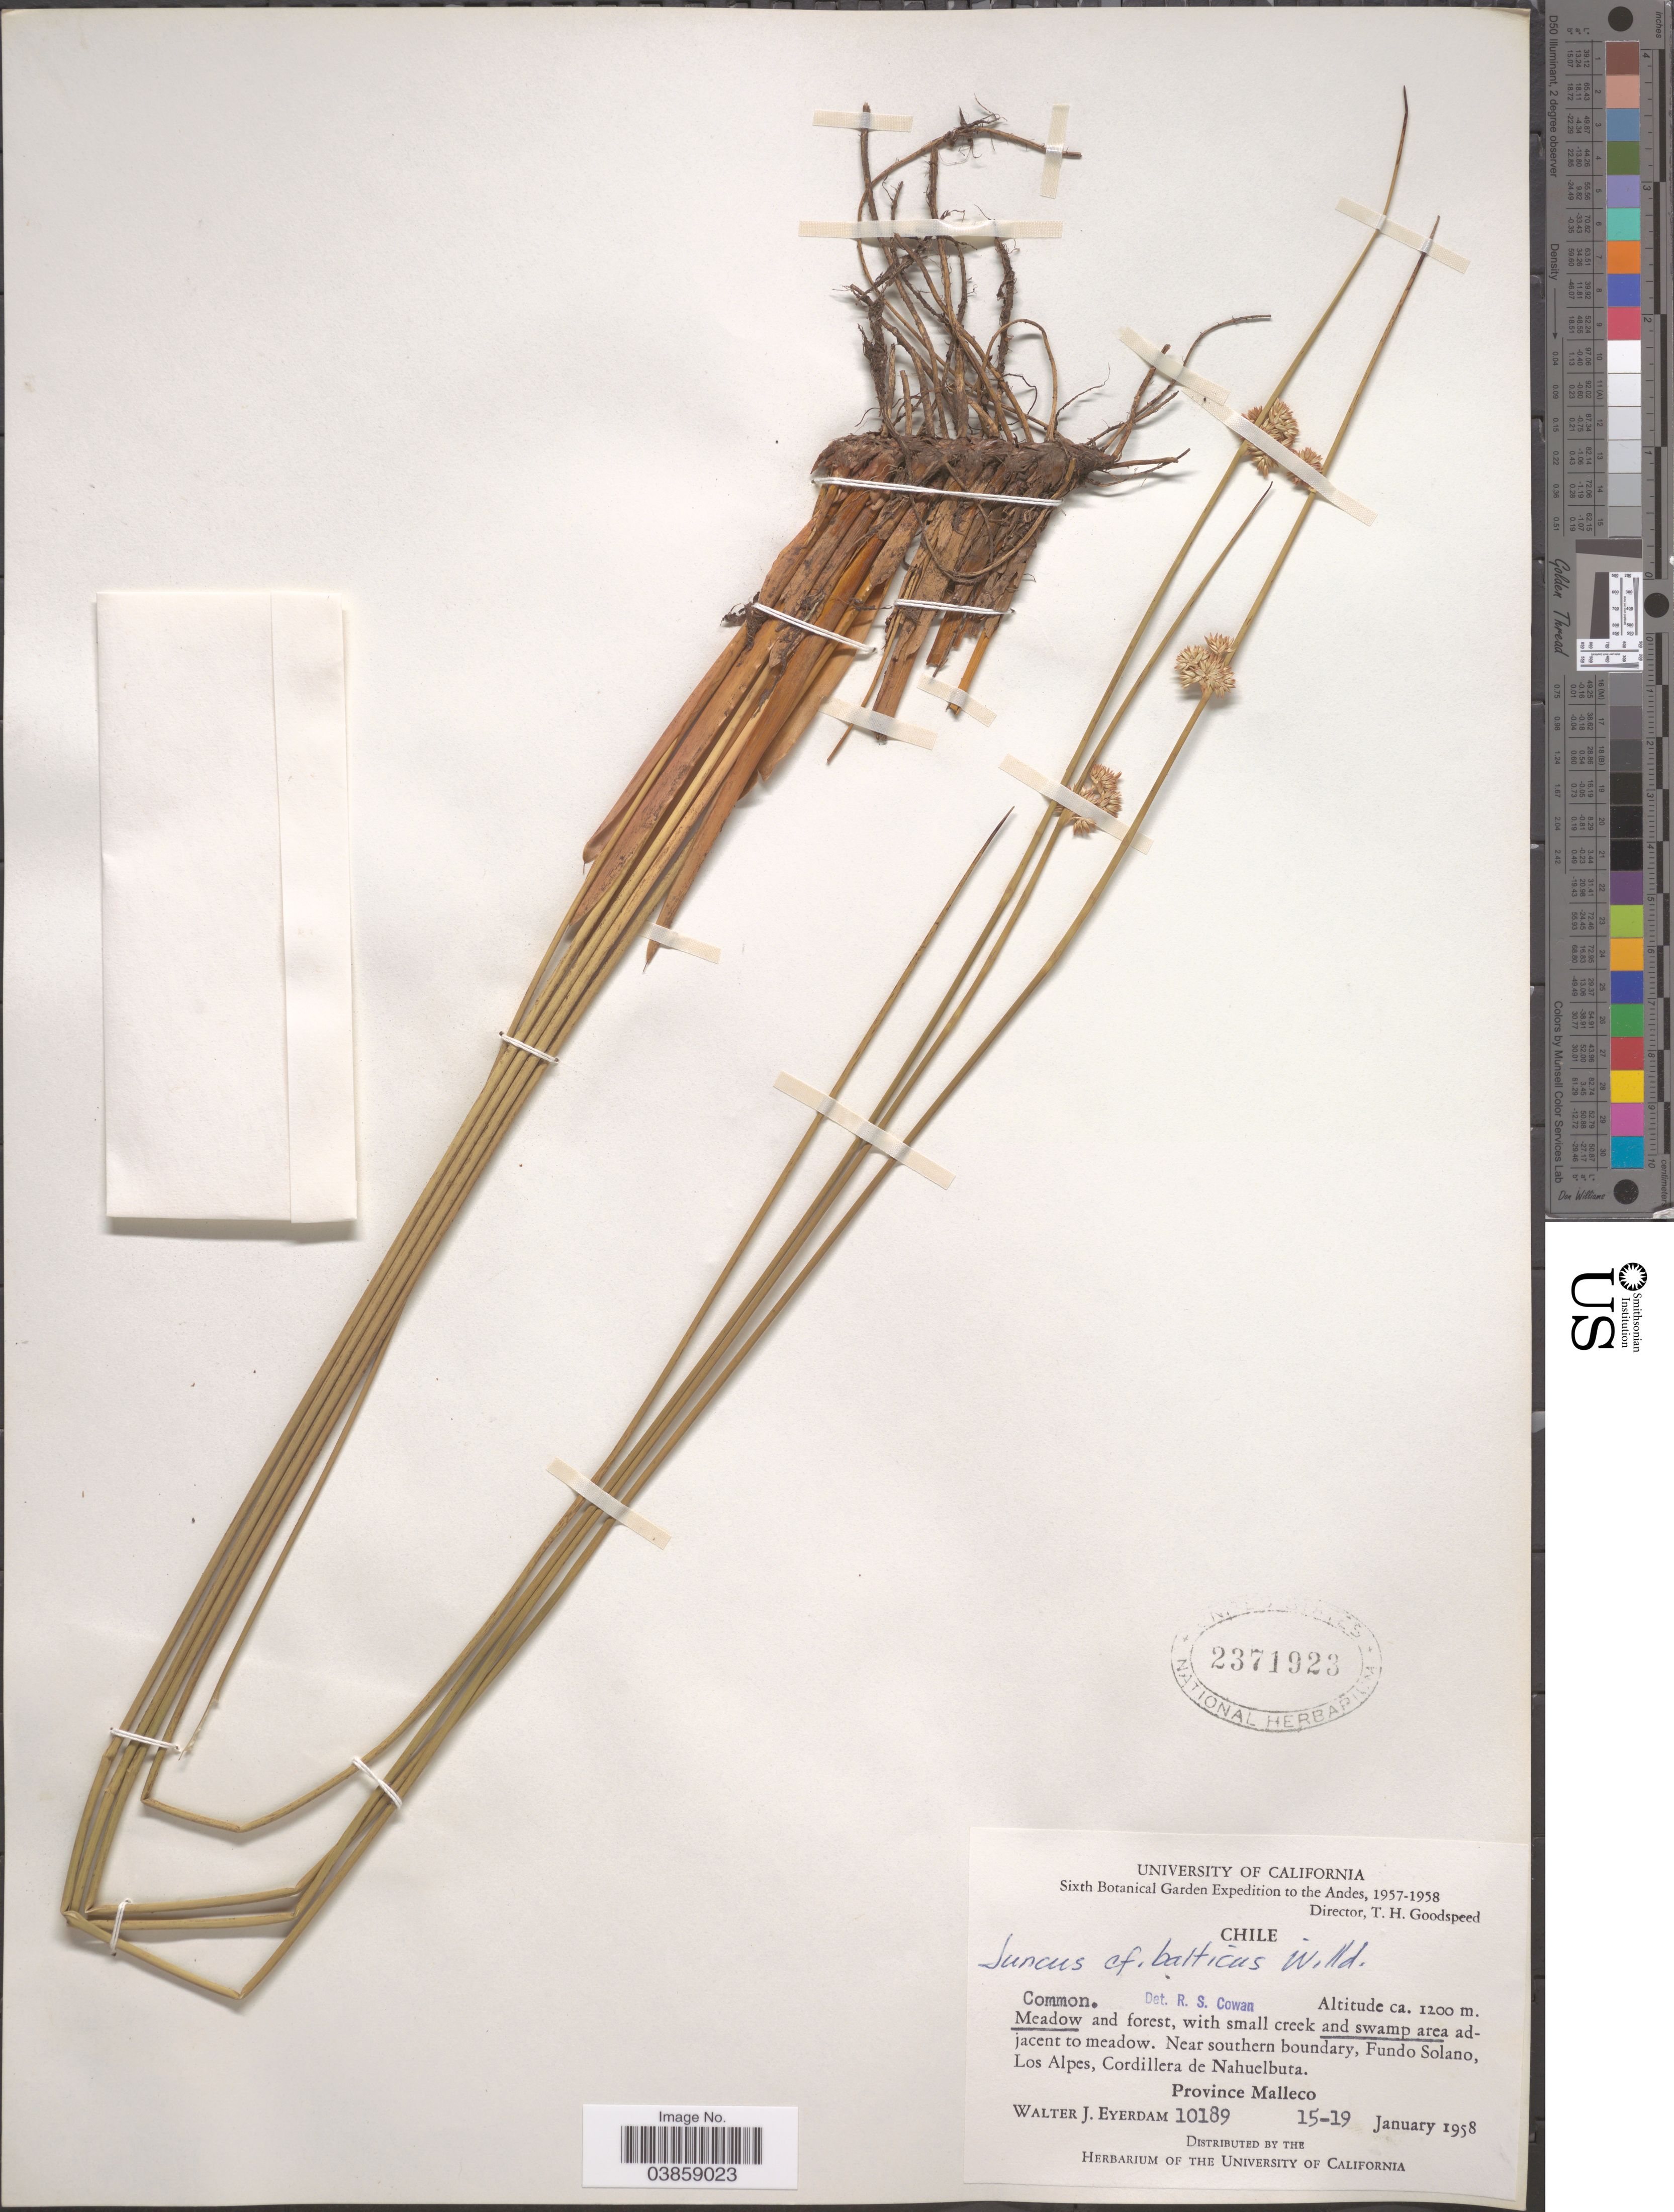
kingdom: Plantae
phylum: Tracheophyta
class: Liliopsida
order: Poales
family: Juncaceae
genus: Juncus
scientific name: Juncus balticus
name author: Willd.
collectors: W. J. Eyerdam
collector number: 10189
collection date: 1958-01-15/1958-01-19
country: Chile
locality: The Andes. Near southern boundary, Fundo Solano, Los Alpes, Cordillera de Nahuelbuta. Province Malleco.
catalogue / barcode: US 2371923